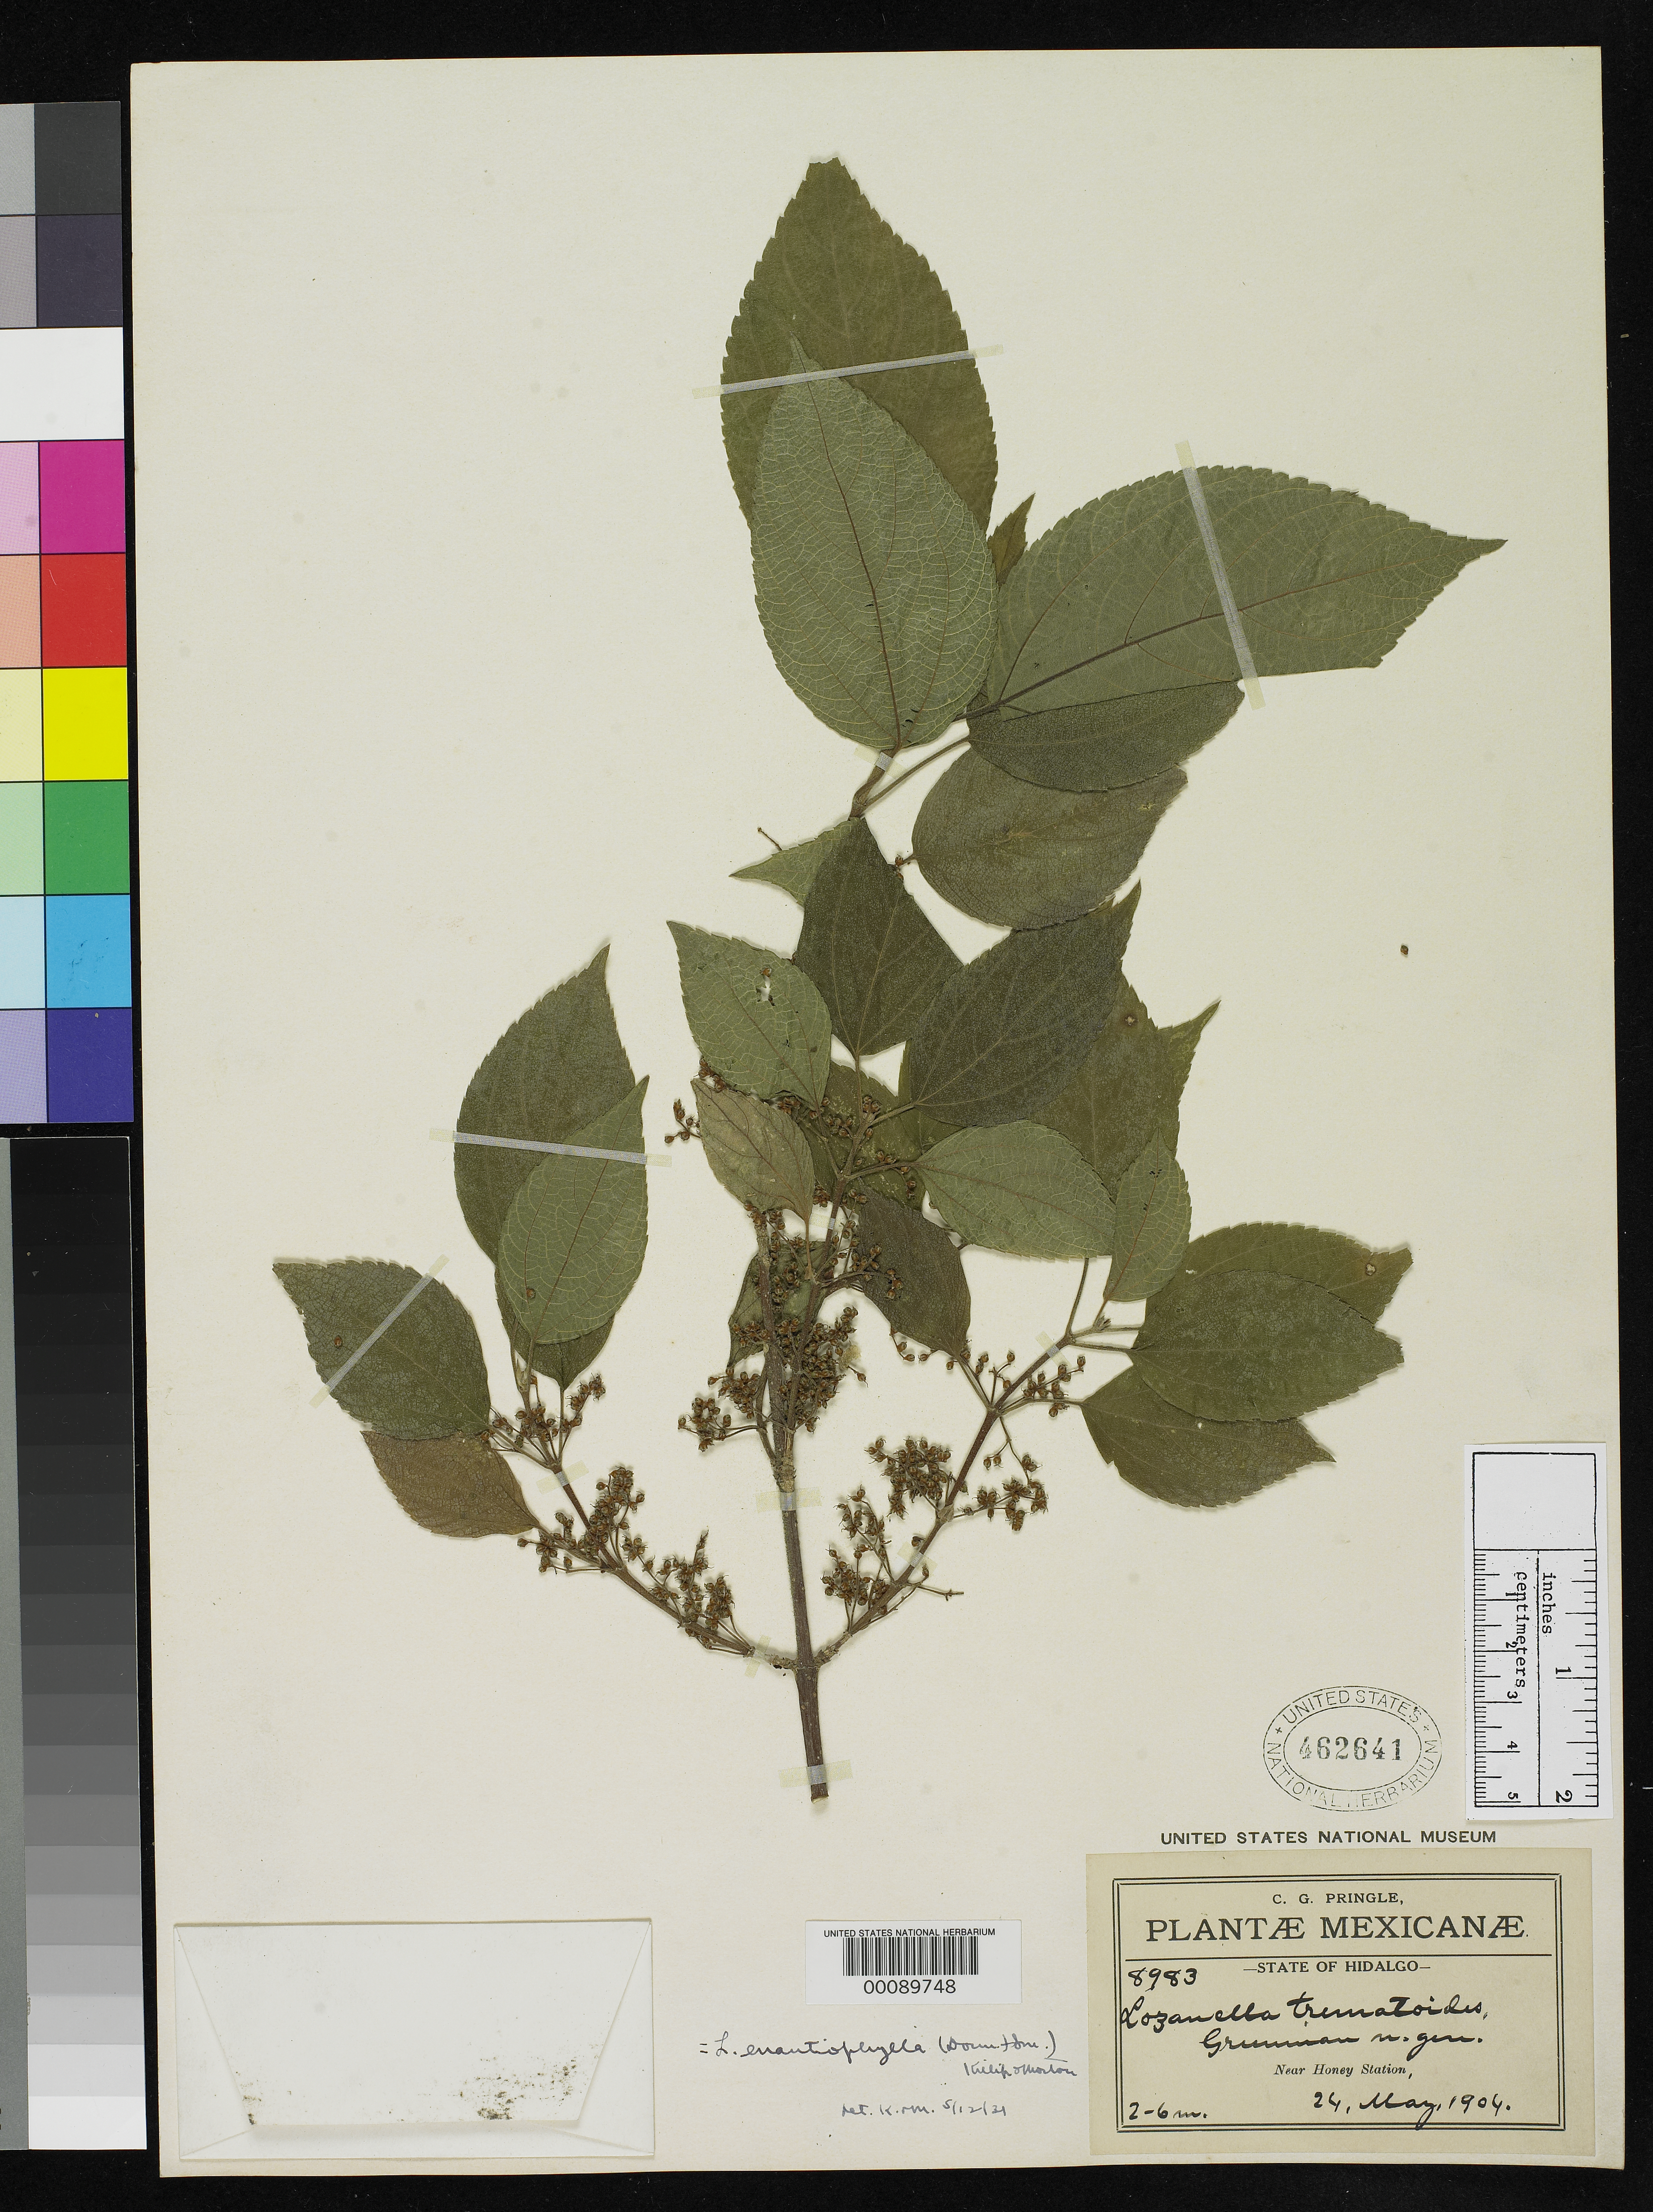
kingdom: Plantae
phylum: Tracheophyta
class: Magnoliopsida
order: Rosales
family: Cannabaceae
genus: Lozanella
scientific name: Lozanella trematoides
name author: Greenm.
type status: Isotype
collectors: C. G. Pringle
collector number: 8983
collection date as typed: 24 May 1904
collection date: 1904-05-24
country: Mexico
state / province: Hidalgo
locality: Near Trinidad.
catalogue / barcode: US 462641